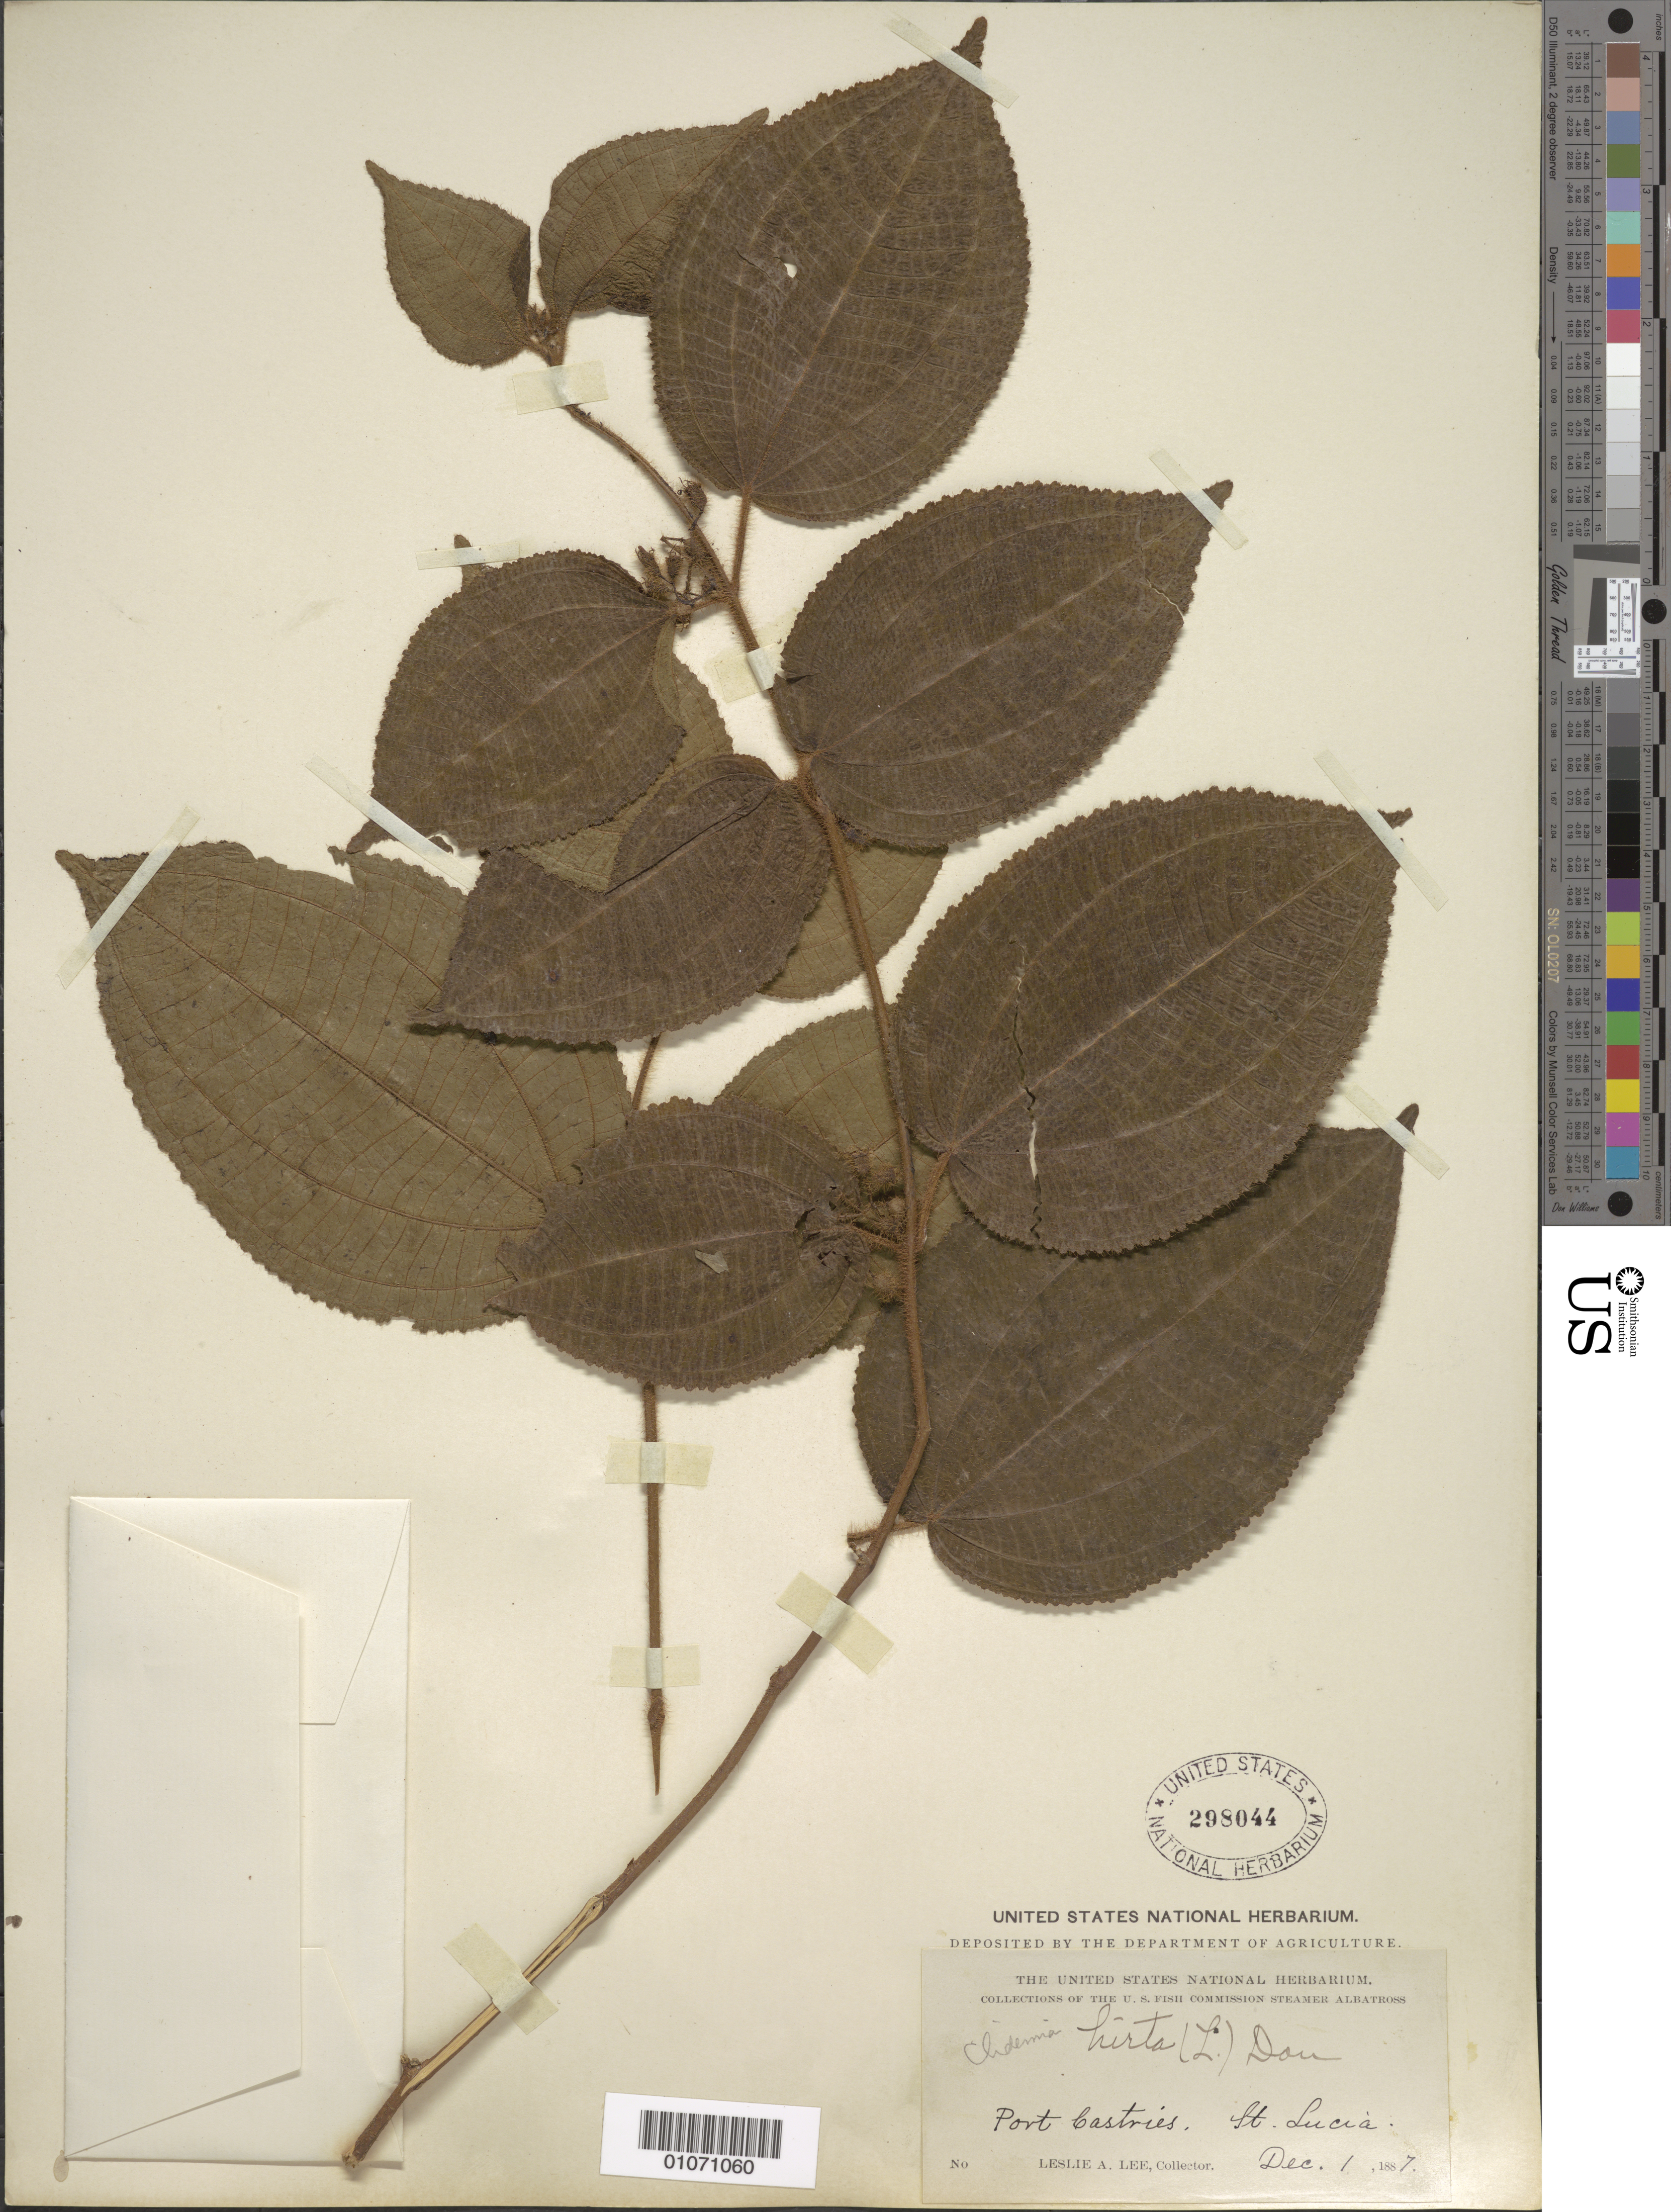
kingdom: Plantae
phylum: Tracheophyta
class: Magnoliopsida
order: Myrtales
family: Melastomataceae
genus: Clidemia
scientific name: Clidemia hirta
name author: (L.) D. Don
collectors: L. Lee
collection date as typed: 01 Dec 1887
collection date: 1887-12-01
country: St. Lucia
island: St. Lucia I.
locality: Port Castries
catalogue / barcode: US 298044